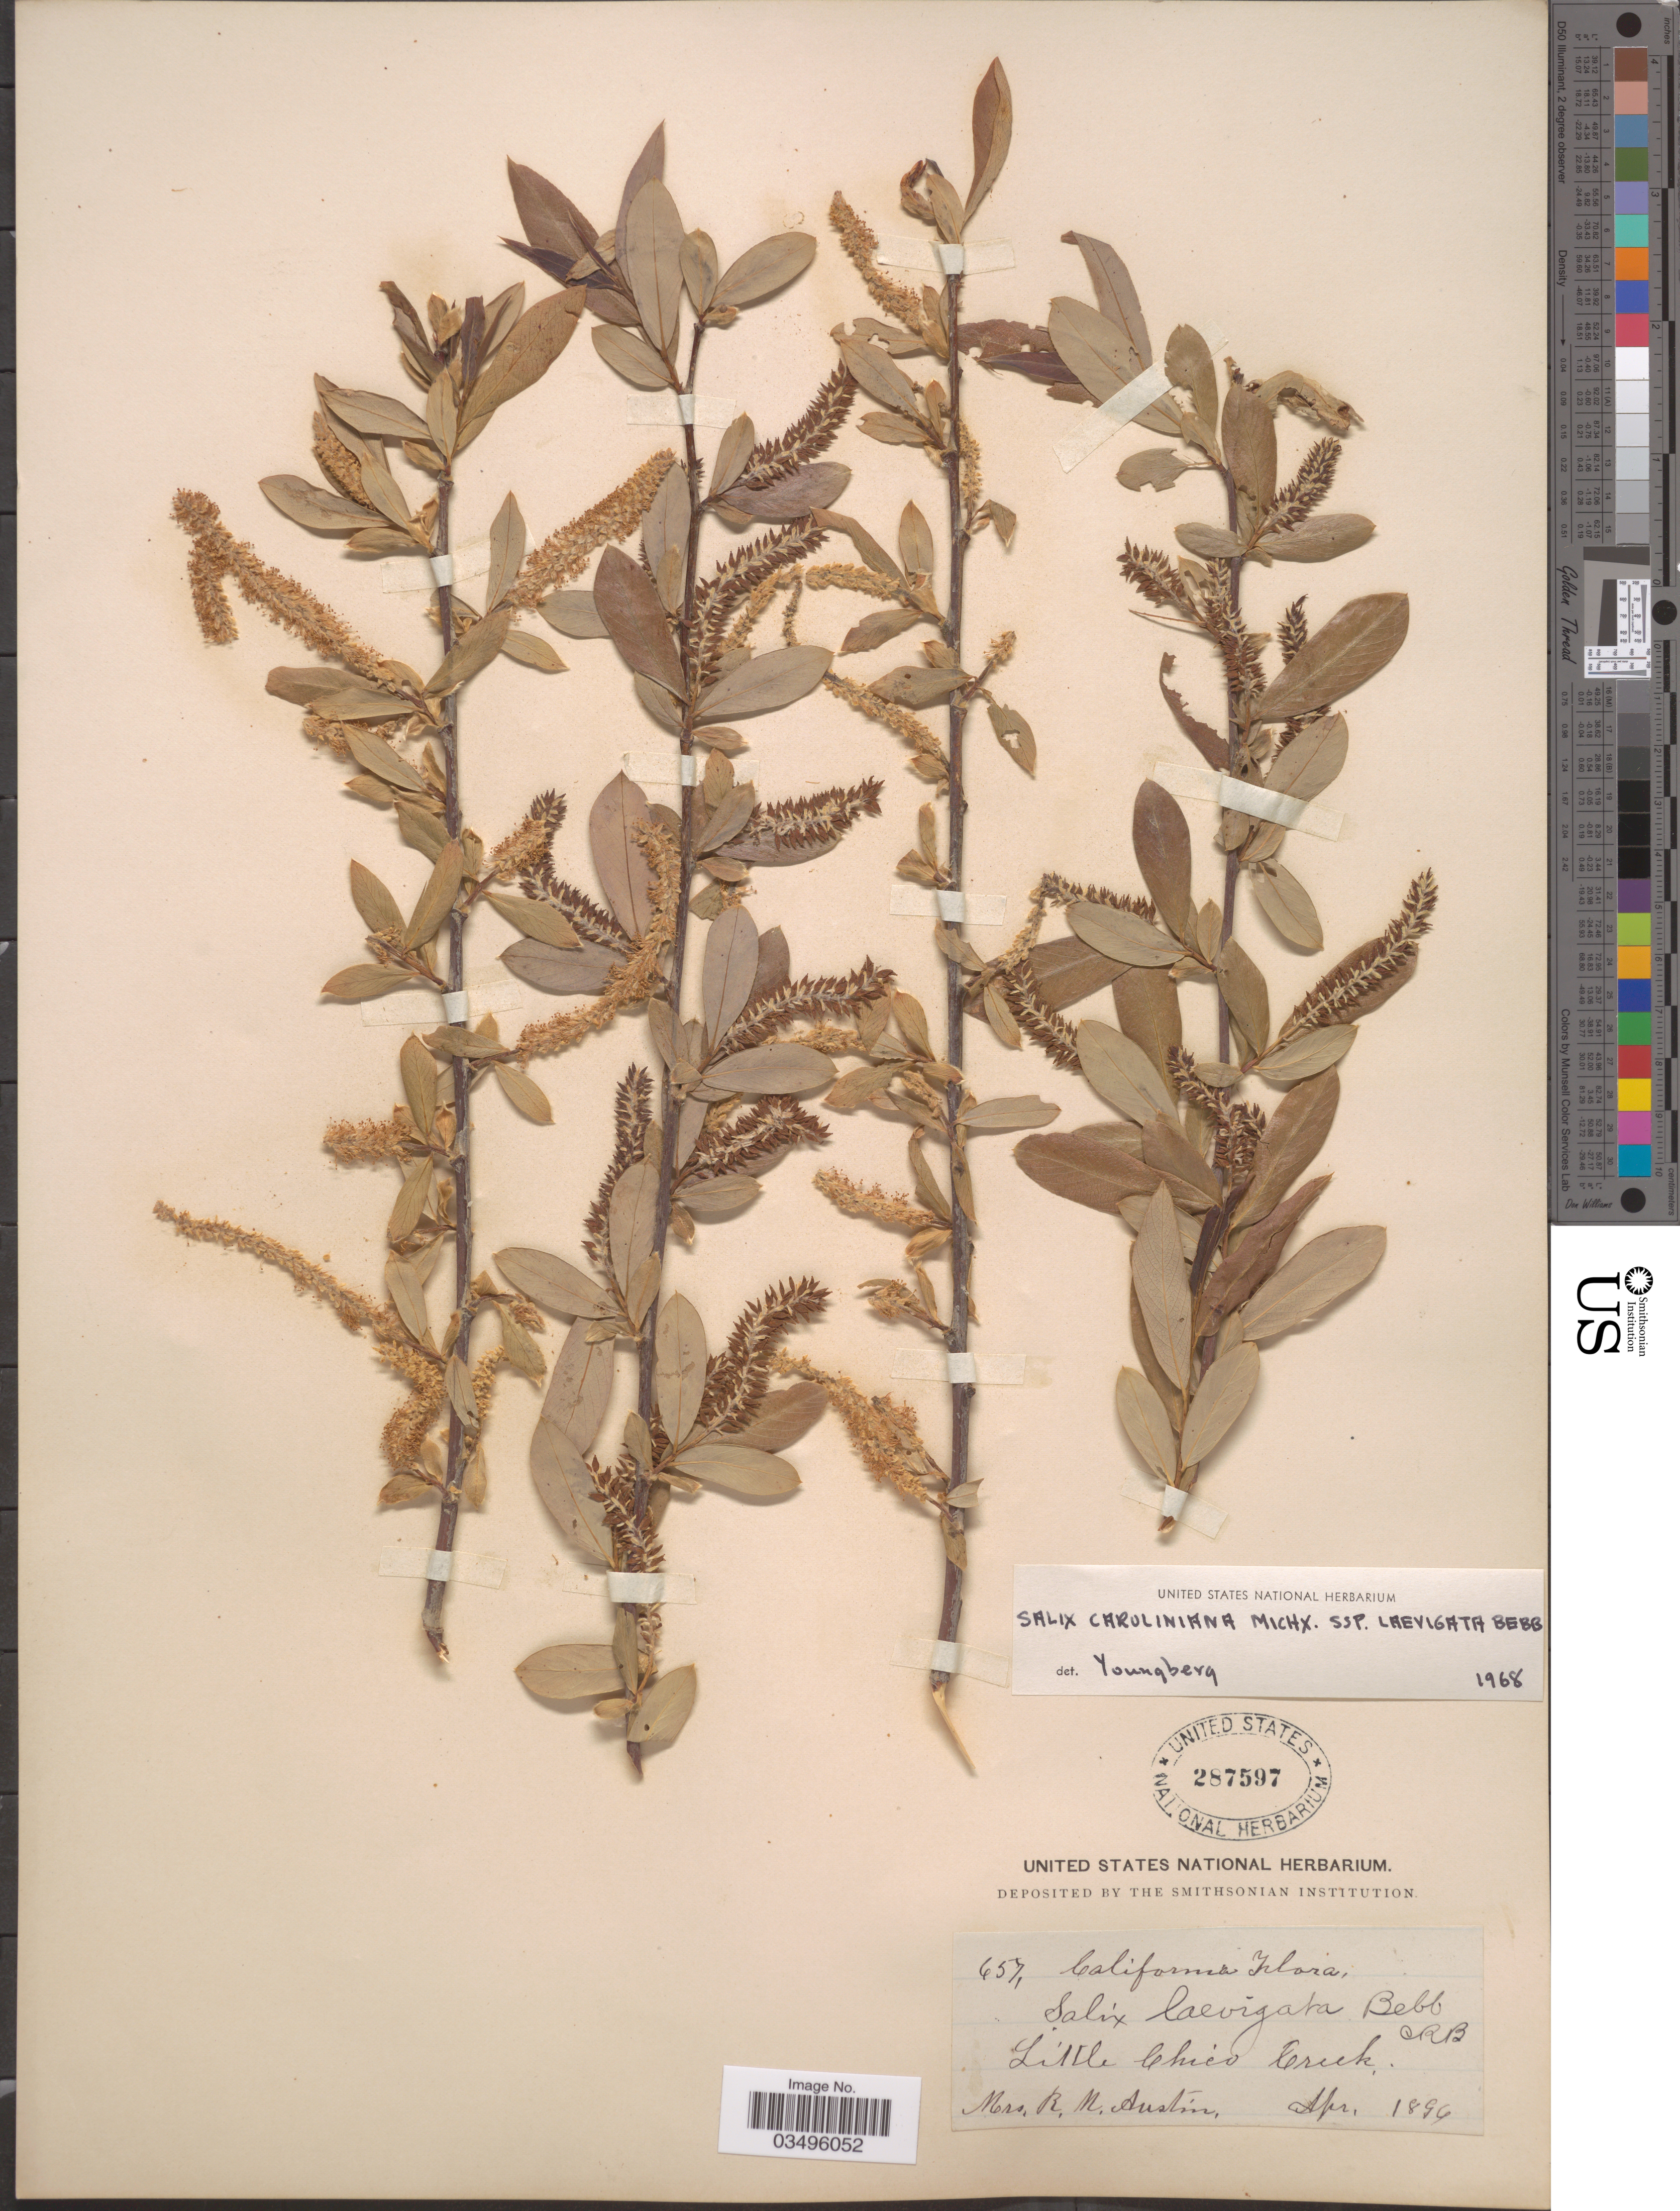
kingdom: Plantae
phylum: Tracheophyta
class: Magnoliopsida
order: Malpighiales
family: Salicaceae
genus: Salix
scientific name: Salix caroliniana subsp. laevigata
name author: Bebb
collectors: R. Austin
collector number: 657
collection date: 1896-04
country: United States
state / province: California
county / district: Butte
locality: Little Chico Creek.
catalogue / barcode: US 287597